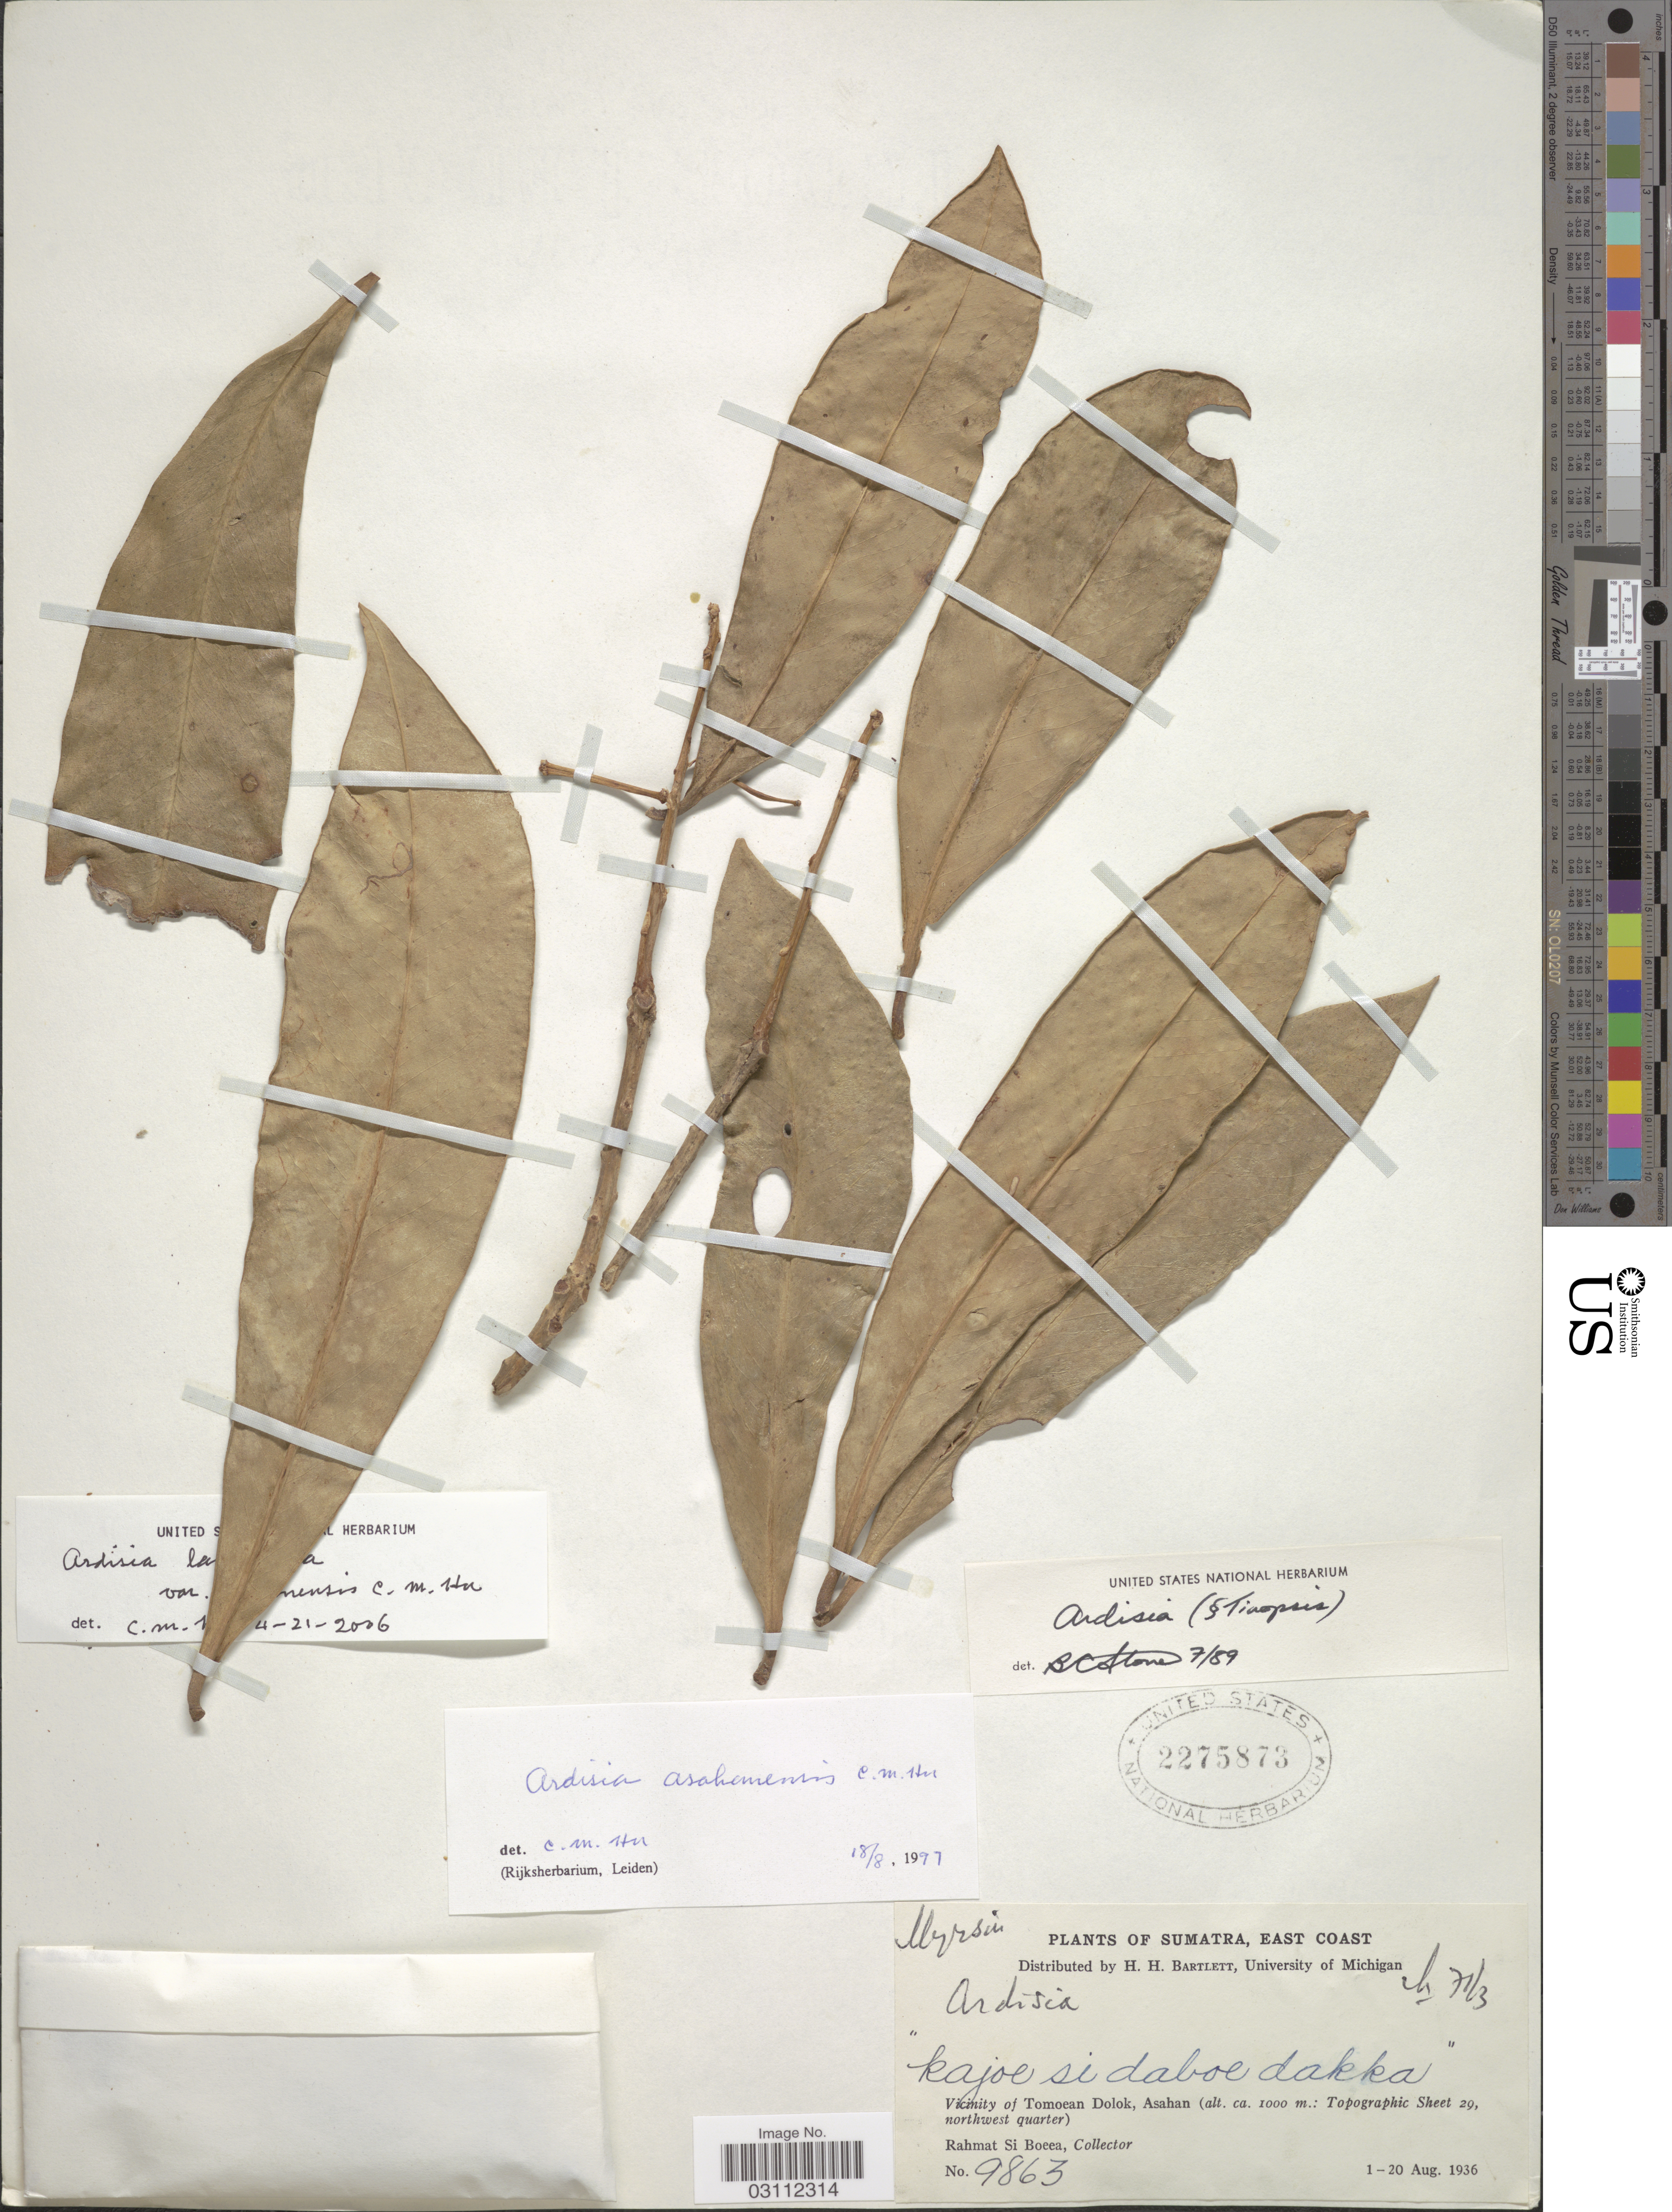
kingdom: Plantae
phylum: Tracheophyta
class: Magnoliopsida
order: Ericales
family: Primulaceae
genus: Ardisia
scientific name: Ardisia purpurea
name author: Reinw. ex Blume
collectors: Rahmat Si Boeea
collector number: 9863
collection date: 1936-08-01/1936-08-20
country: Indonesia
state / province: Sumatra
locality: East Coast. Vicinity of Tomoean Dolok, Asahan (Topographic Sheet 29, northwest quarter).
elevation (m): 1000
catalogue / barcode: US 2275873